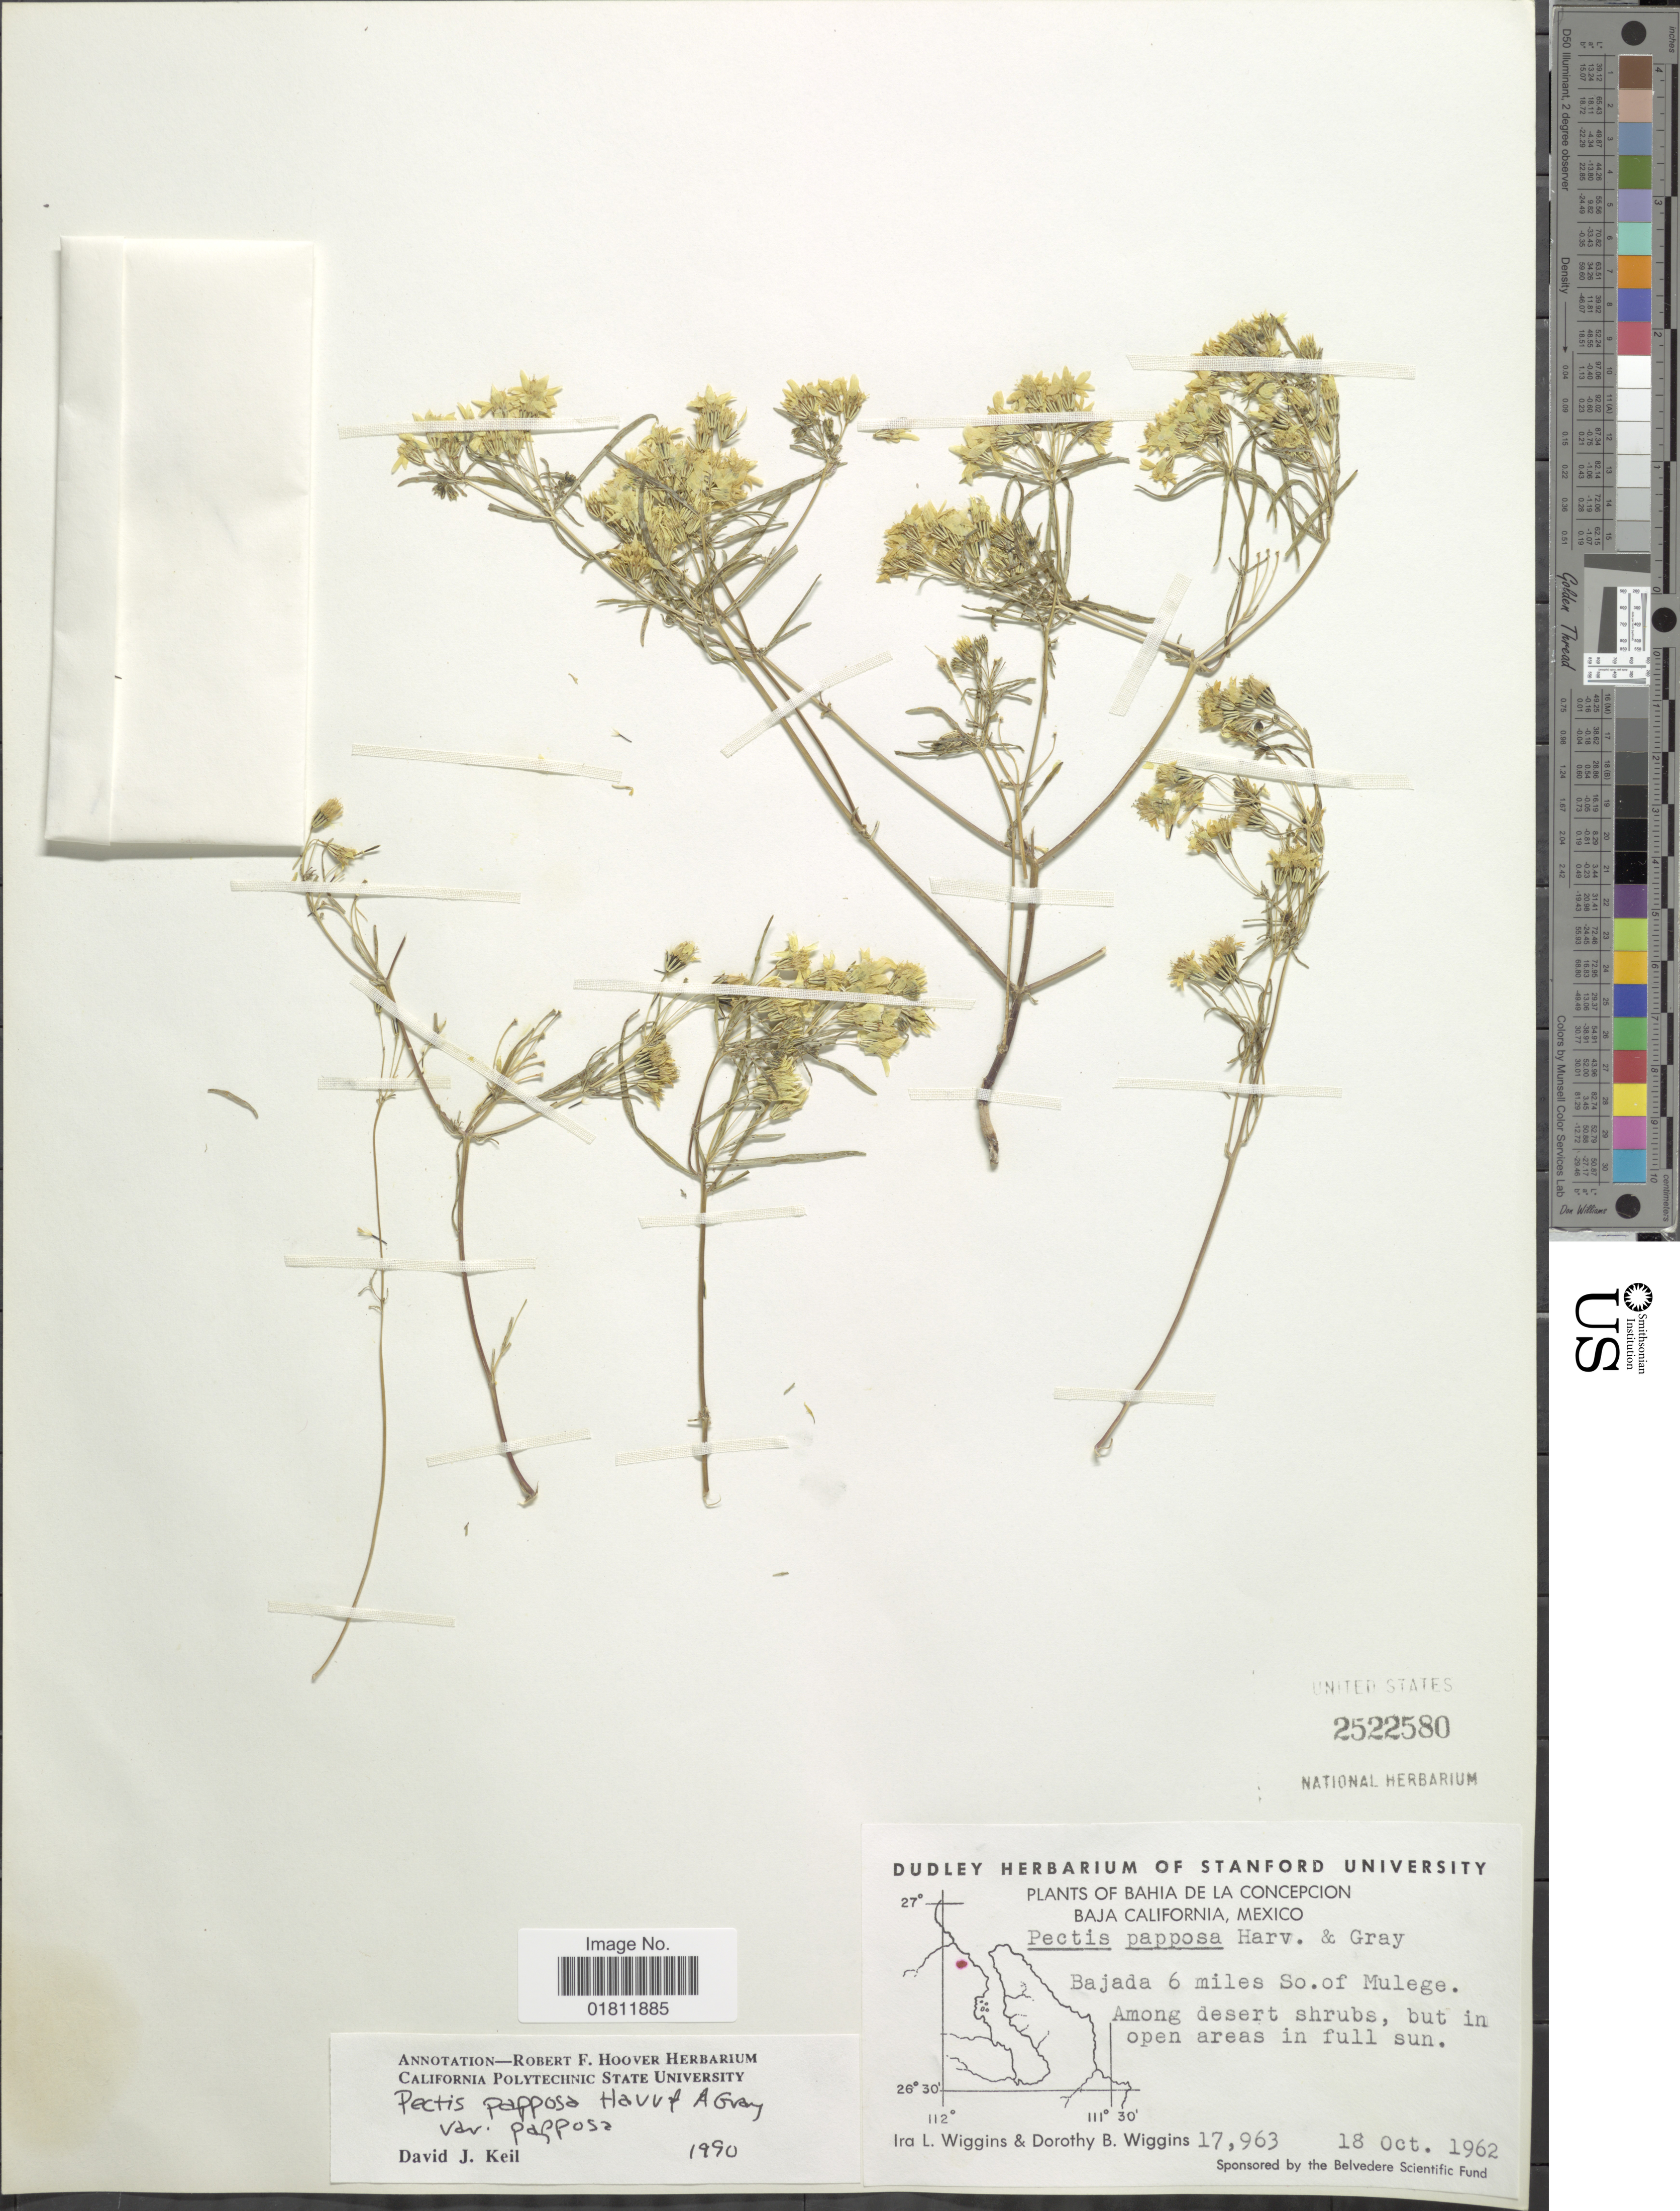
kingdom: Plantae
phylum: Tracheophyta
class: Magnoliopsida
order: Asterales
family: Asteraceae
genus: Pectis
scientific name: Pectis papposa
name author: Harv. & A. Gray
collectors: I. L. Wiggins & D. B. Wiggins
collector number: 17963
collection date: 1962-10-18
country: Mexico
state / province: Baja California Sur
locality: Bahia de la Concepcion, Baja California, Mexico. Bajada 6 miles So., of Mulege.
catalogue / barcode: US 2522580